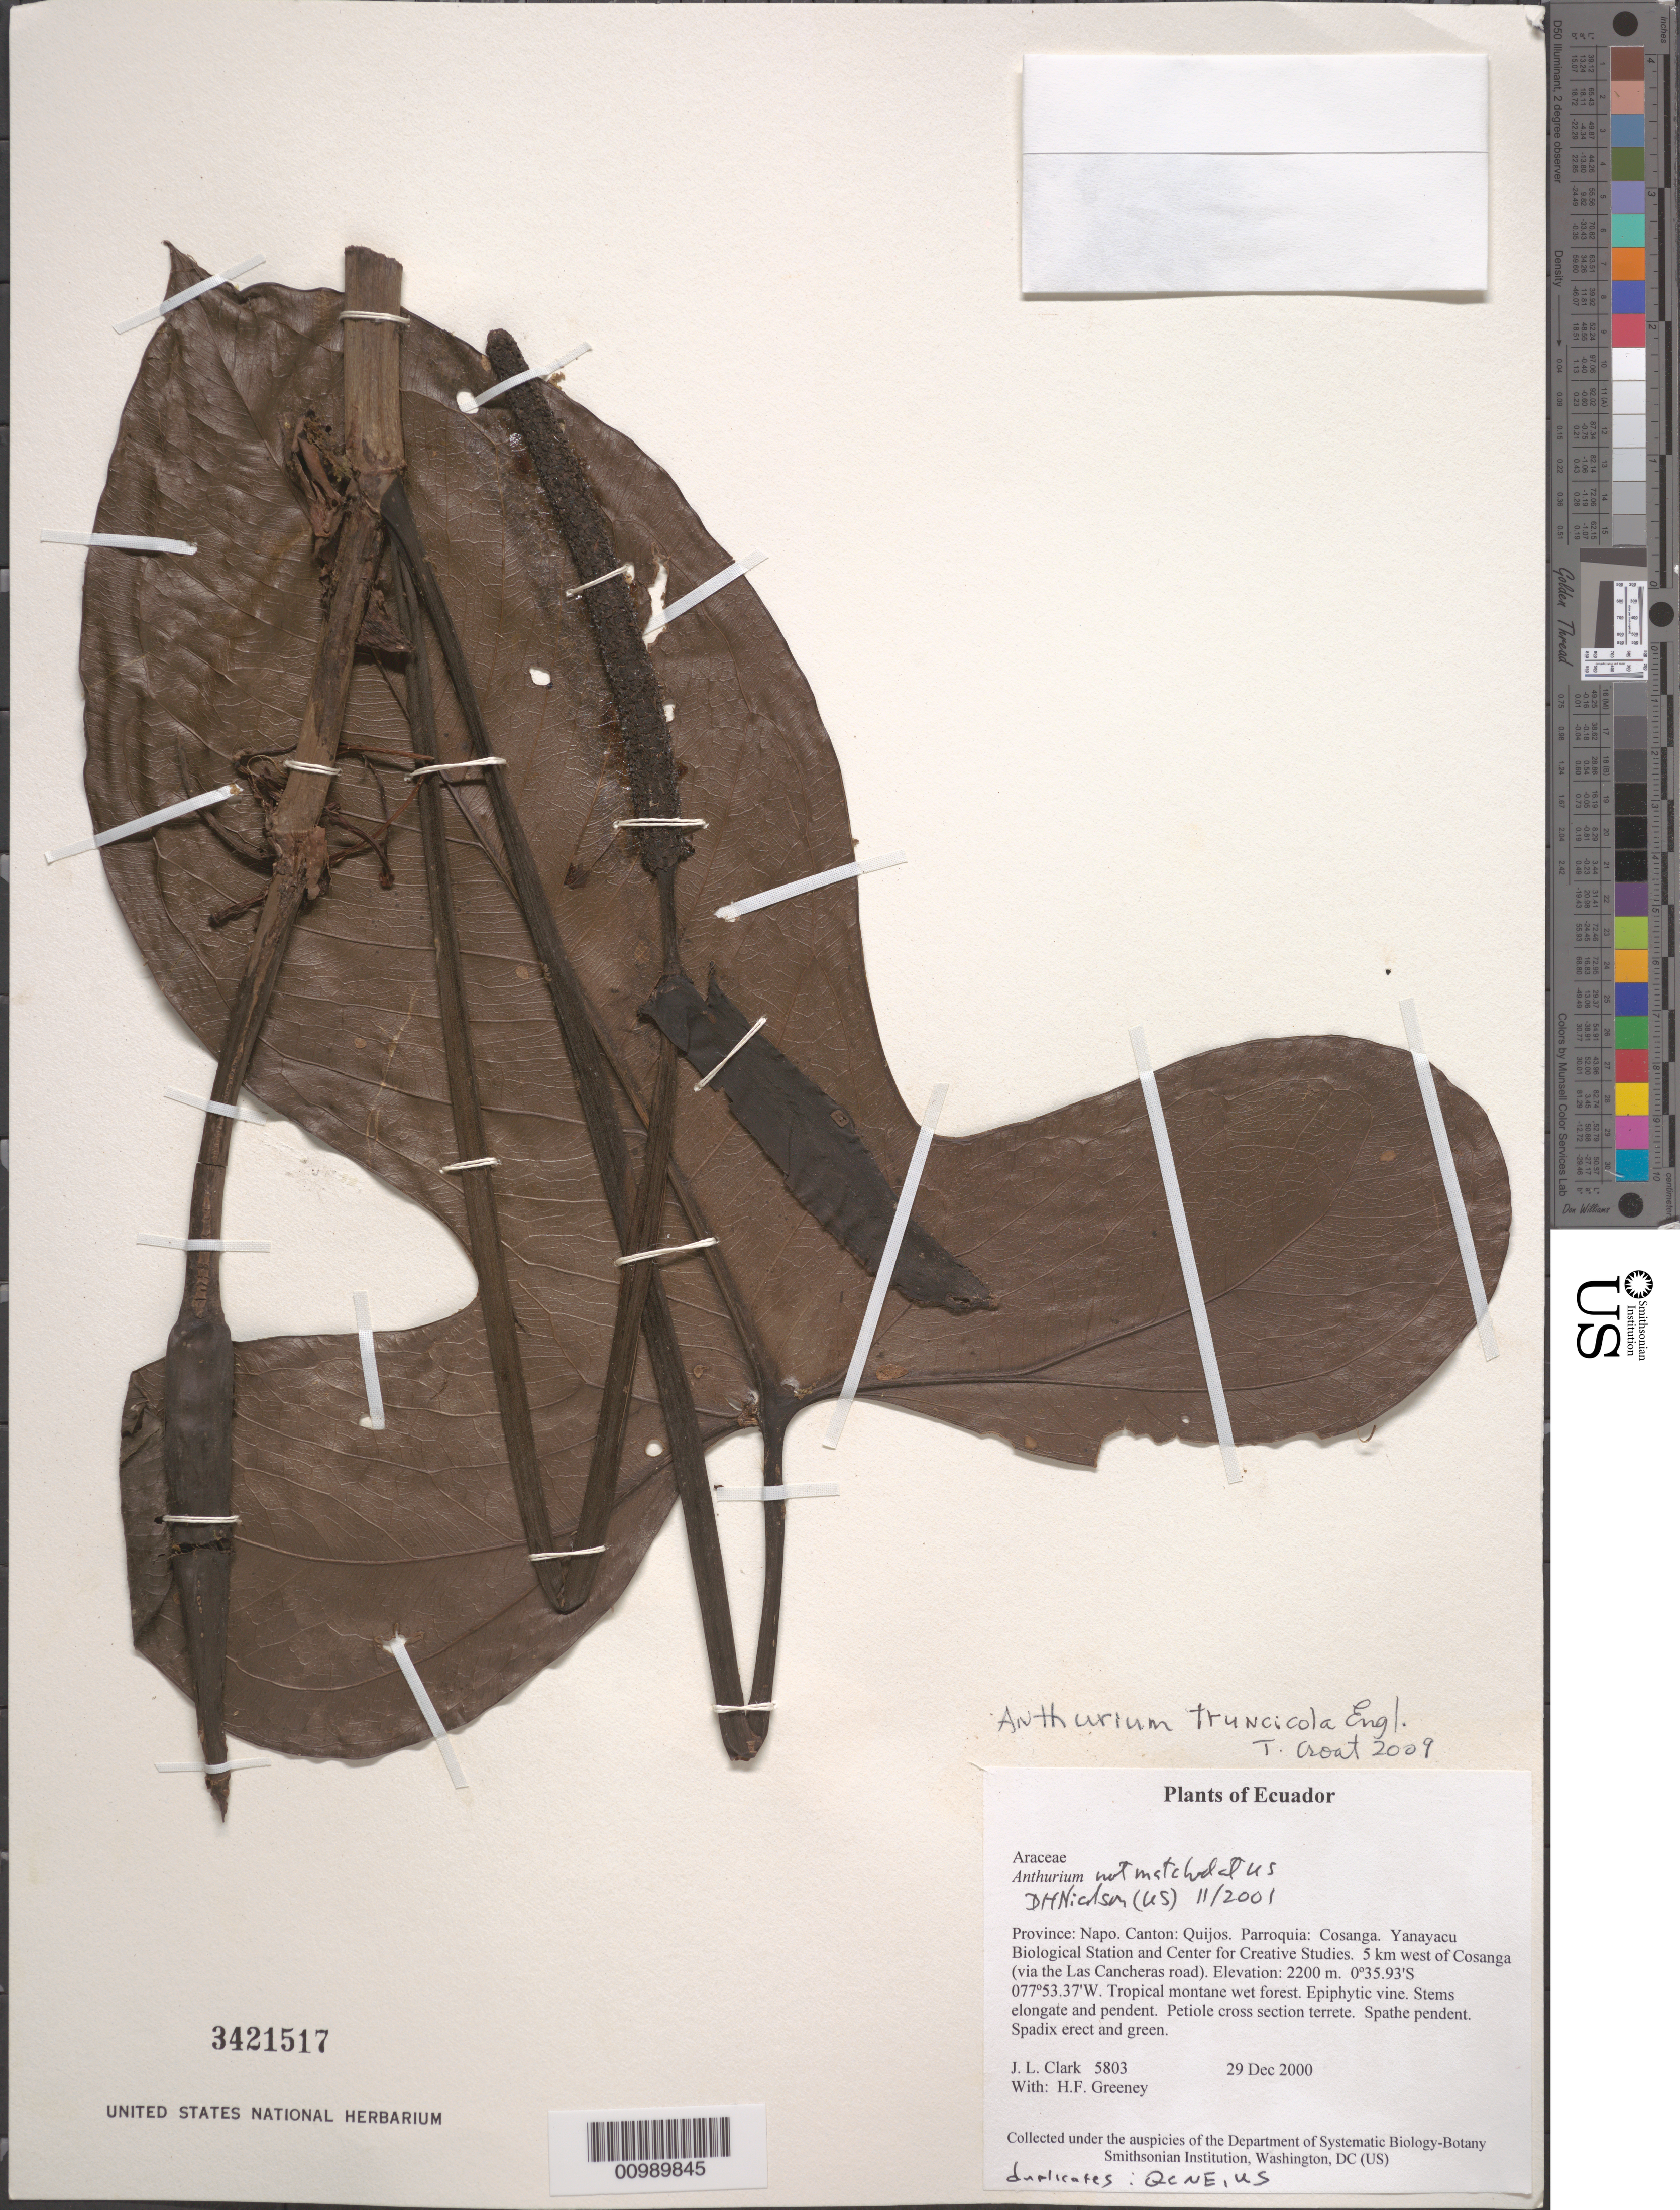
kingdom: Plantae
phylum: Tracheophyta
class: Liliopsida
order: Alismatales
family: Araceae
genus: Anthurium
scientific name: Anthurium truncicola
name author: Engl.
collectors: J. L. Clark & H. Greeney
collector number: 5803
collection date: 2000-12-29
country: Ecuador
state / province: Napo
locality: Canton: Quijos. Parroquia: Cosanga. Yanayacu Biological Station and Center for Creative Studies. 5 km west of Cosanga (via the Las Cancheras road).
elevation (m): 2200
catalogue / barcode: US 3421517